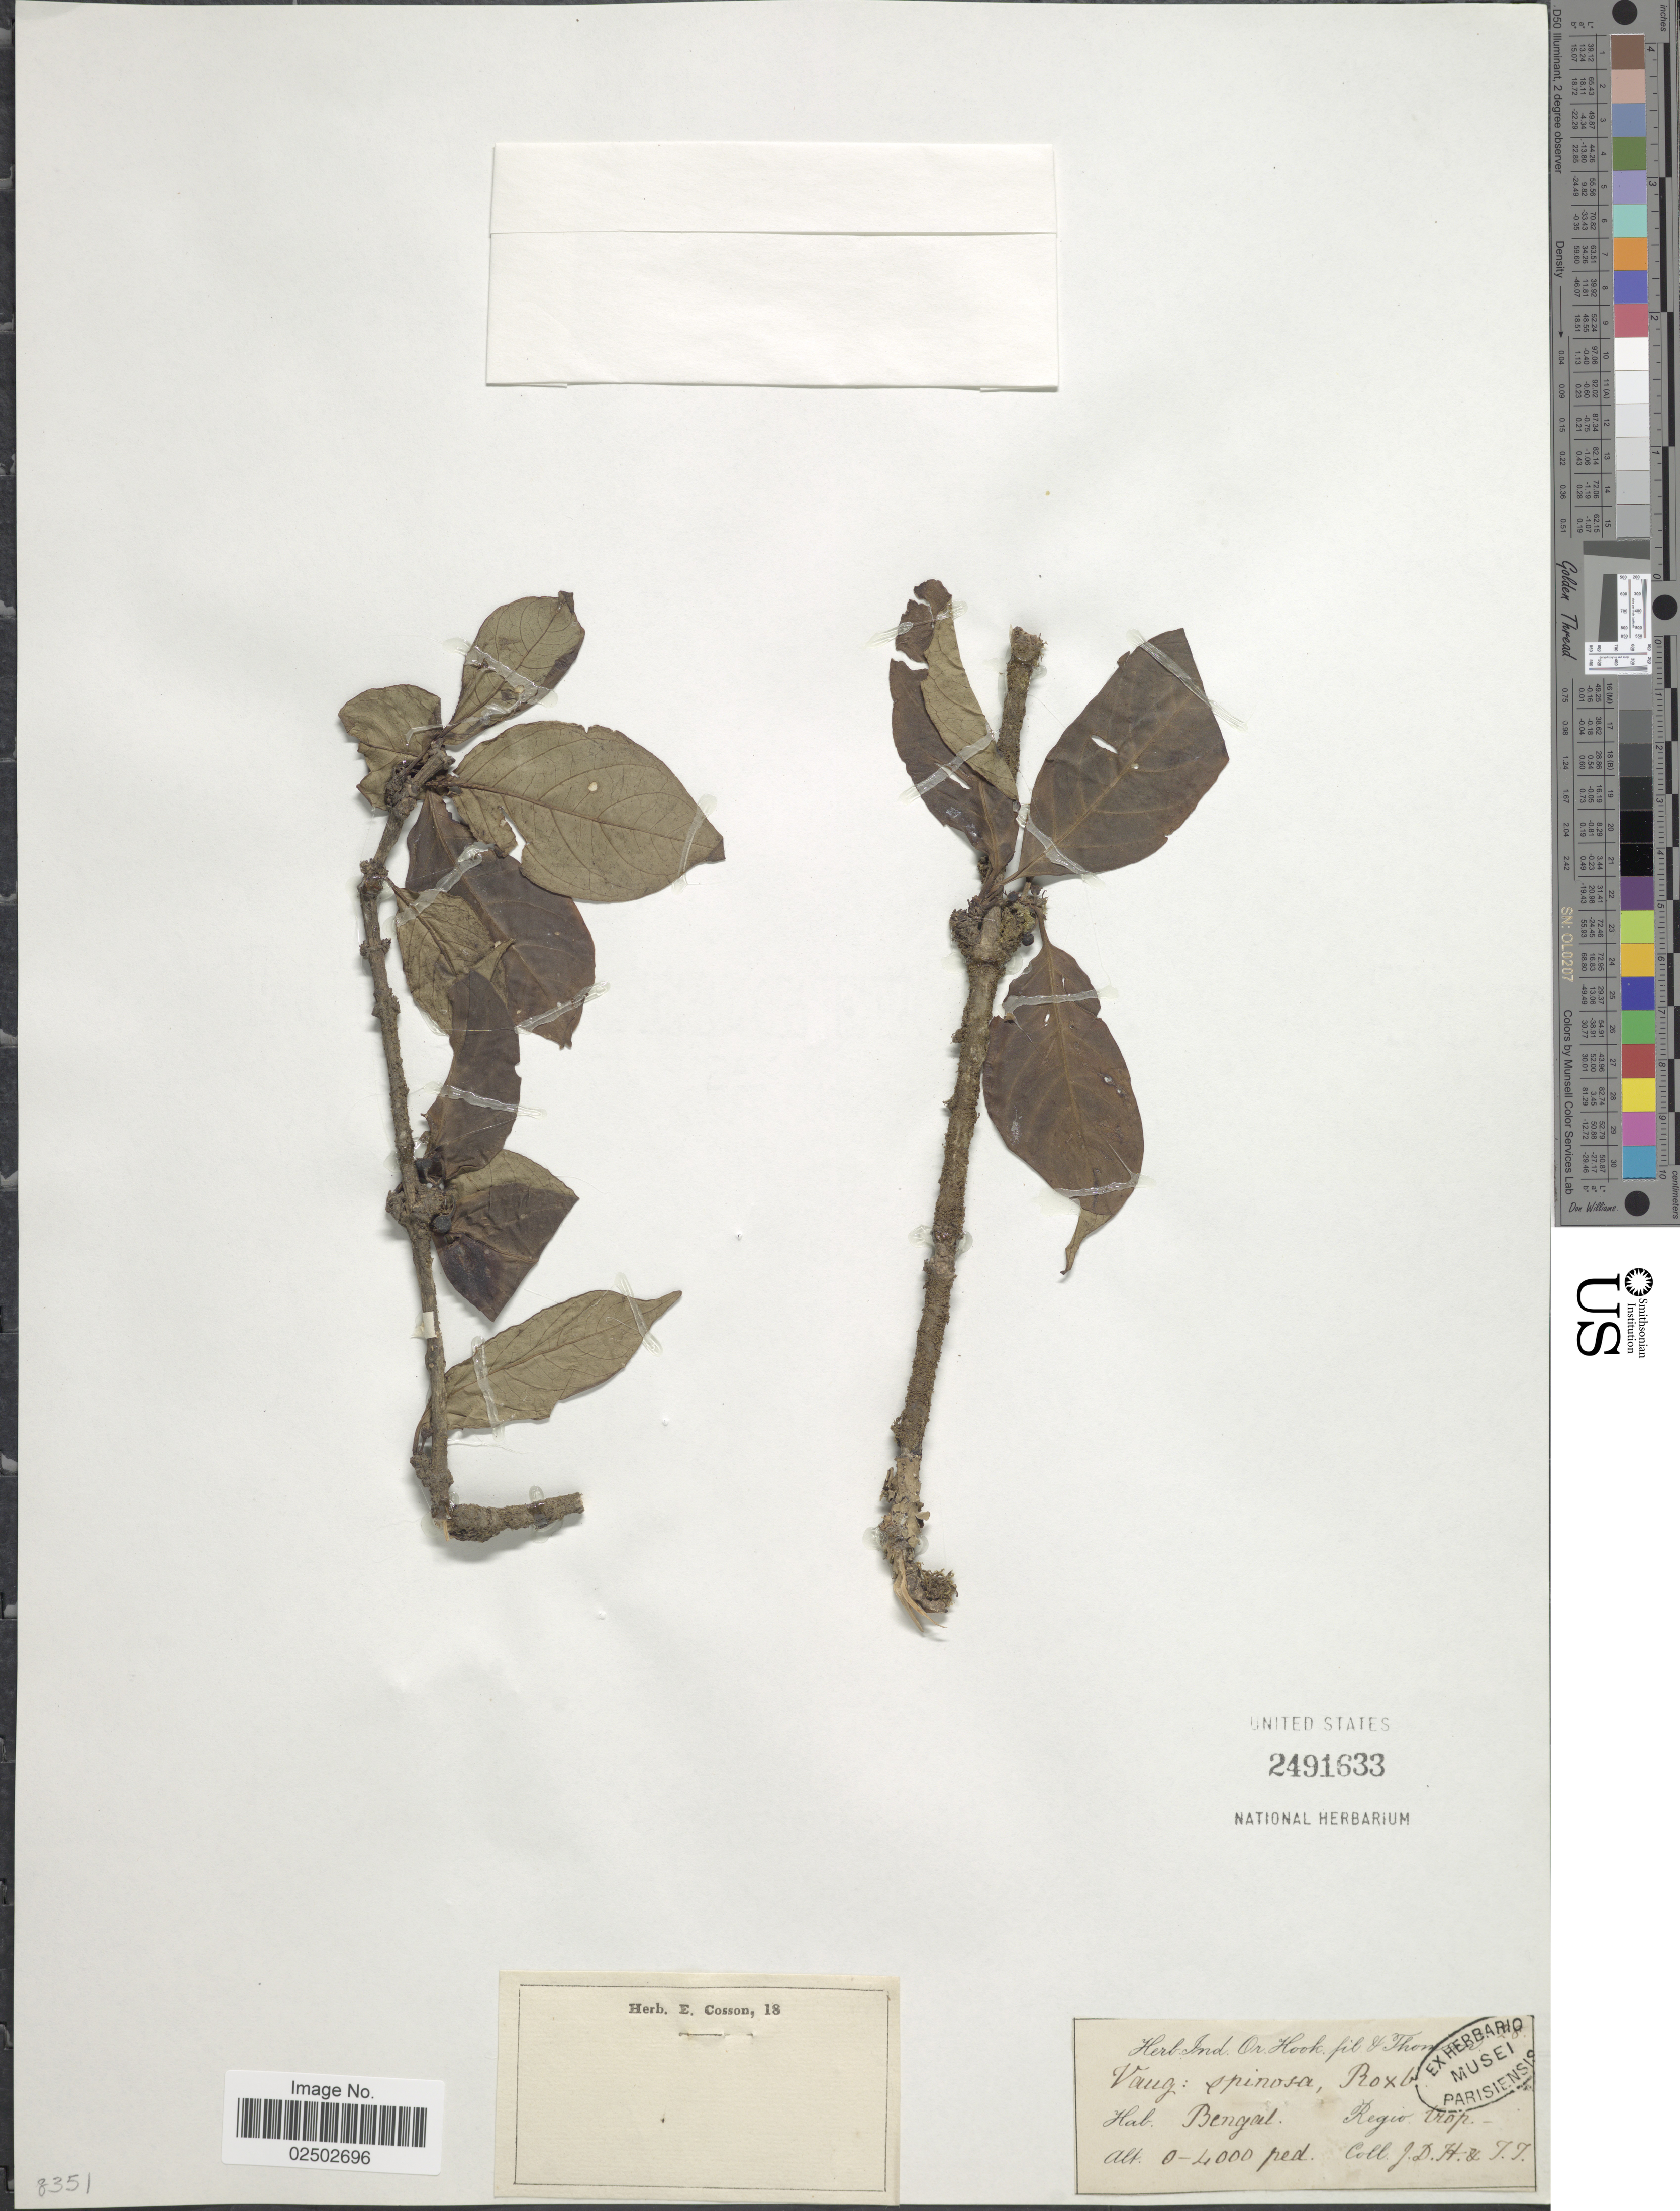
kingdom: Plantae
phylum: Tracheophyta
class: Magnoliopsida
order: Gentianales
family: Rubiaceae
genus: Vangueria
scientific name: Vangueria spinosa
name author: Roxb.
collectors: J. D. Hooker & T. Thomson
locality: Bengal. Regio trop.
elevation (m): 0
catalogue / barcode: US 2491633